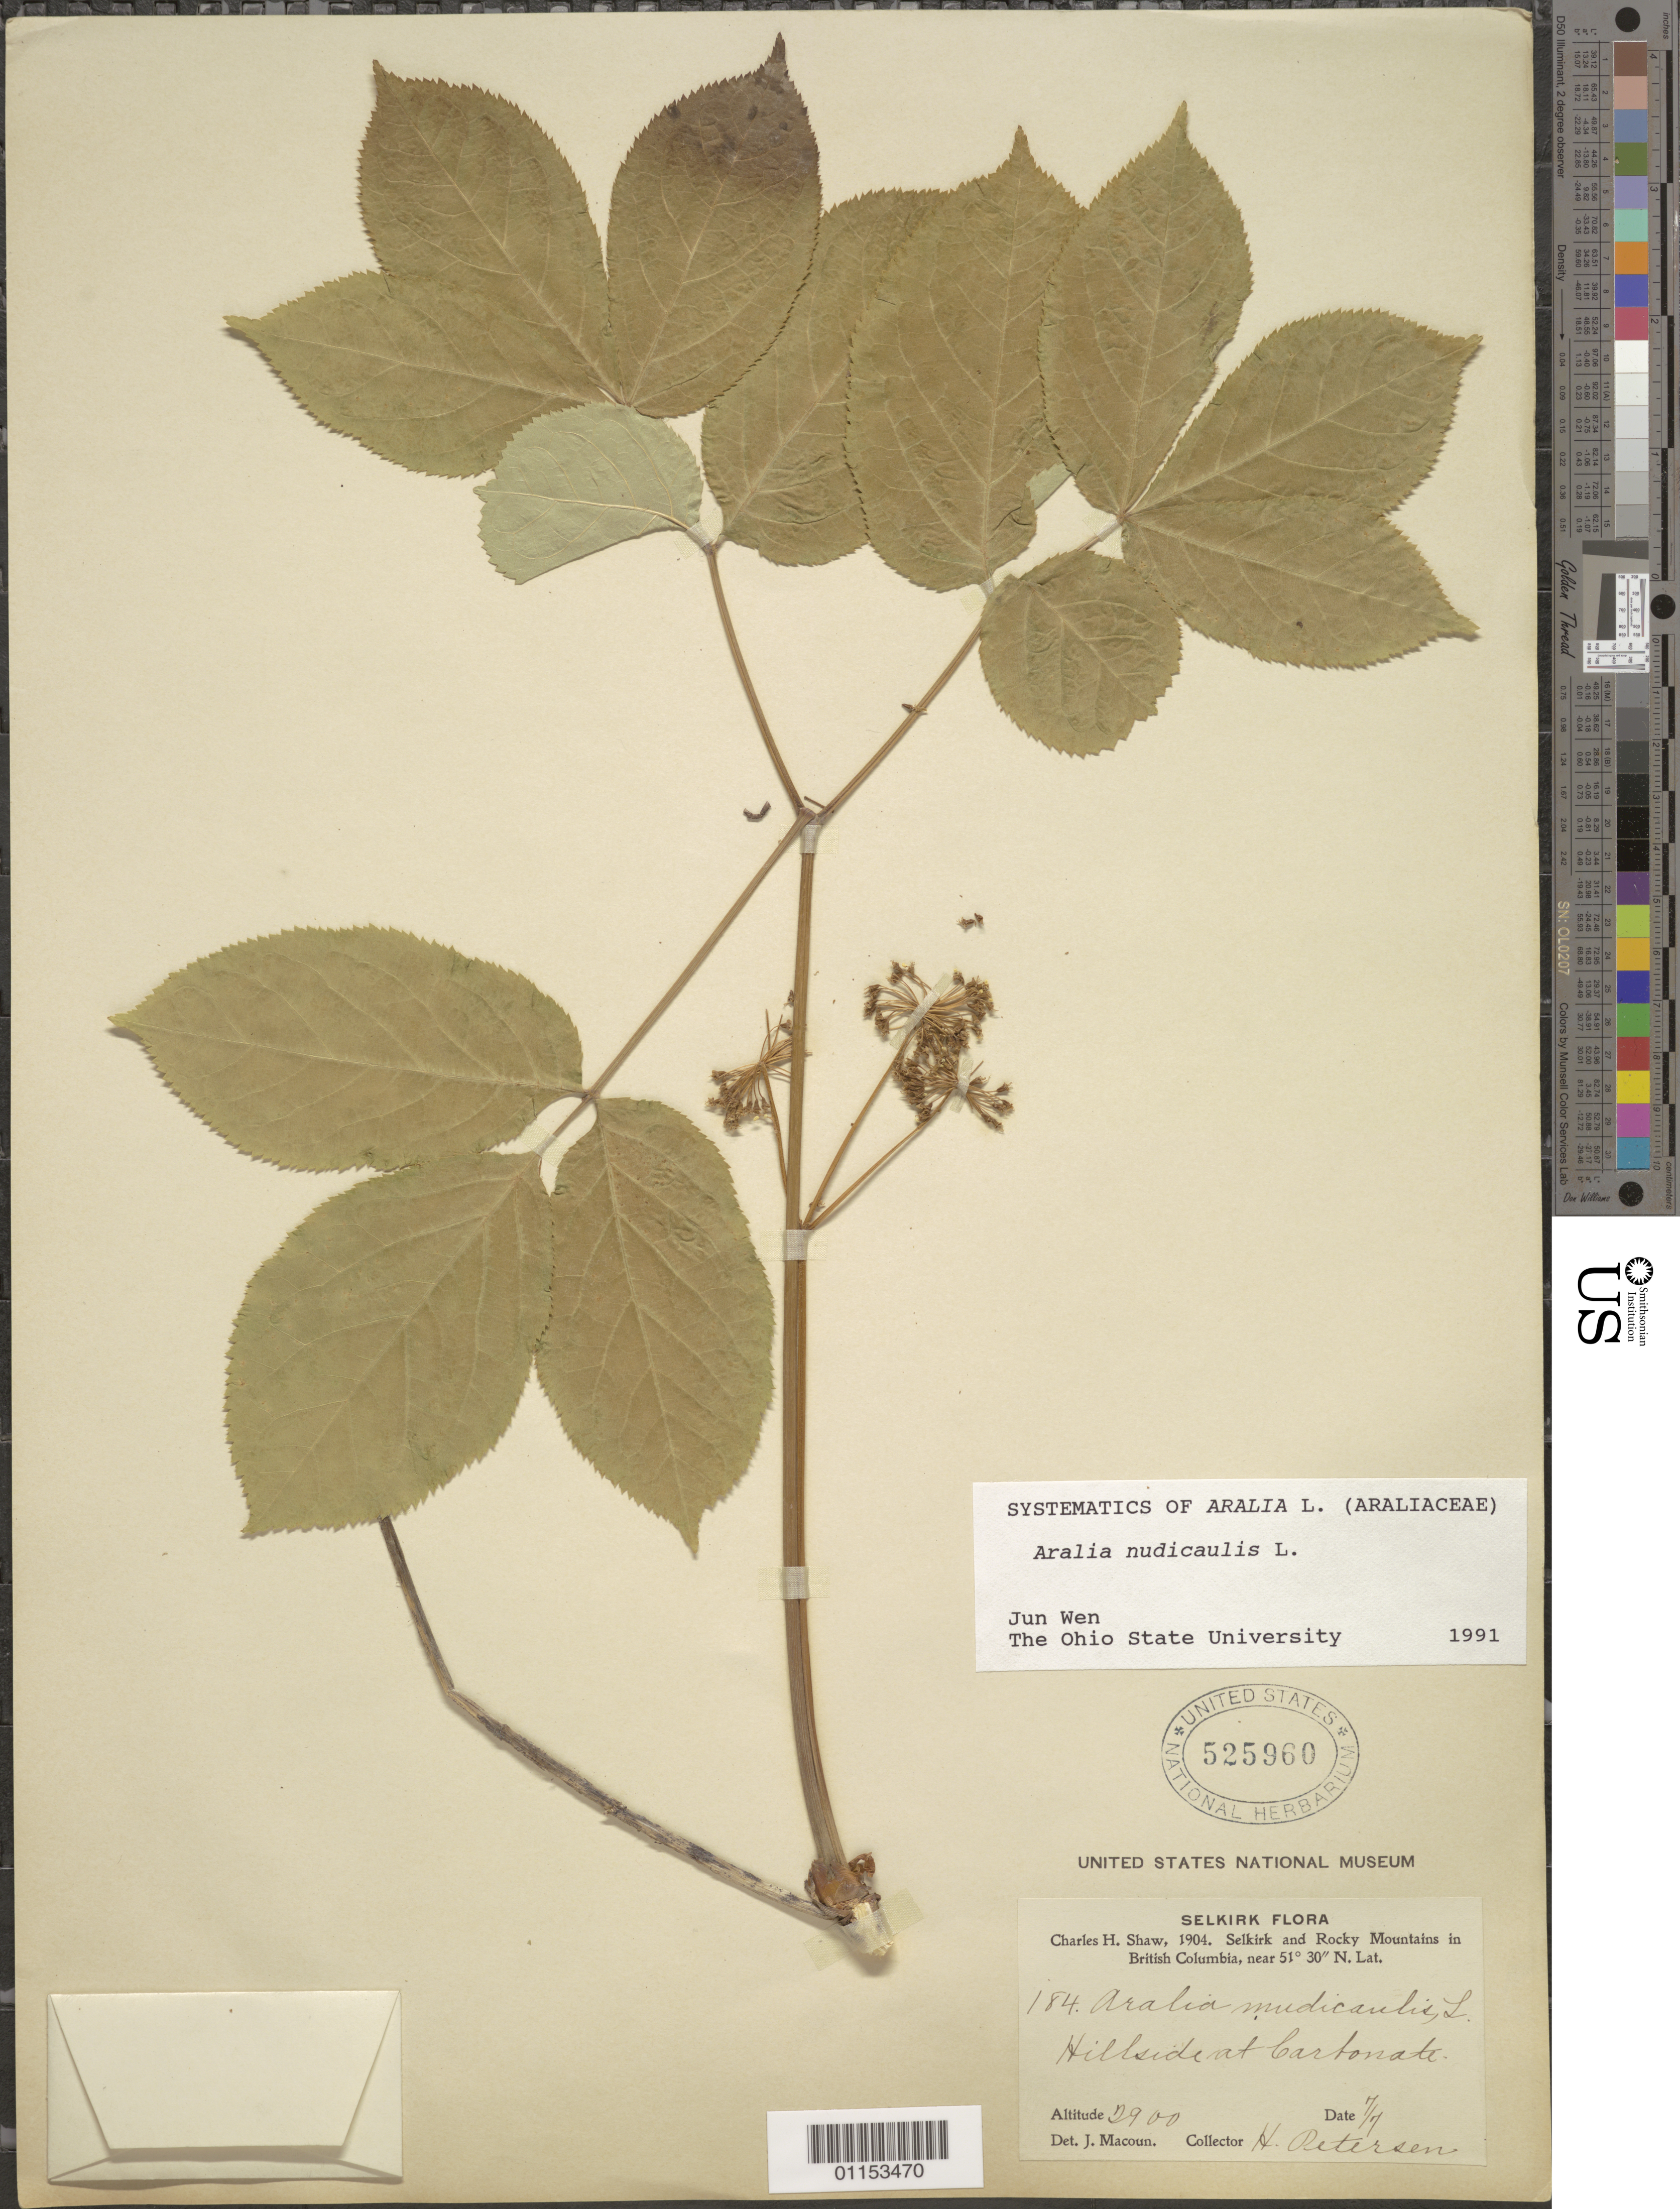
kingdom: Plantae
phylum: Tracheophyta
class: Magnoliopsida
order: Apiales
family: Araliaceae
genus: Aralia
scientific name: Aralia nudicaulis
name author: L.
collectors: H. Petersen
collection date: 1904-07-07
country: Canada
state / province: British Columbia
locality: Selkirk and Rocky Mts.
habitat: Hillside.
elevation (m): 884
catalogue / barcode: US 525960